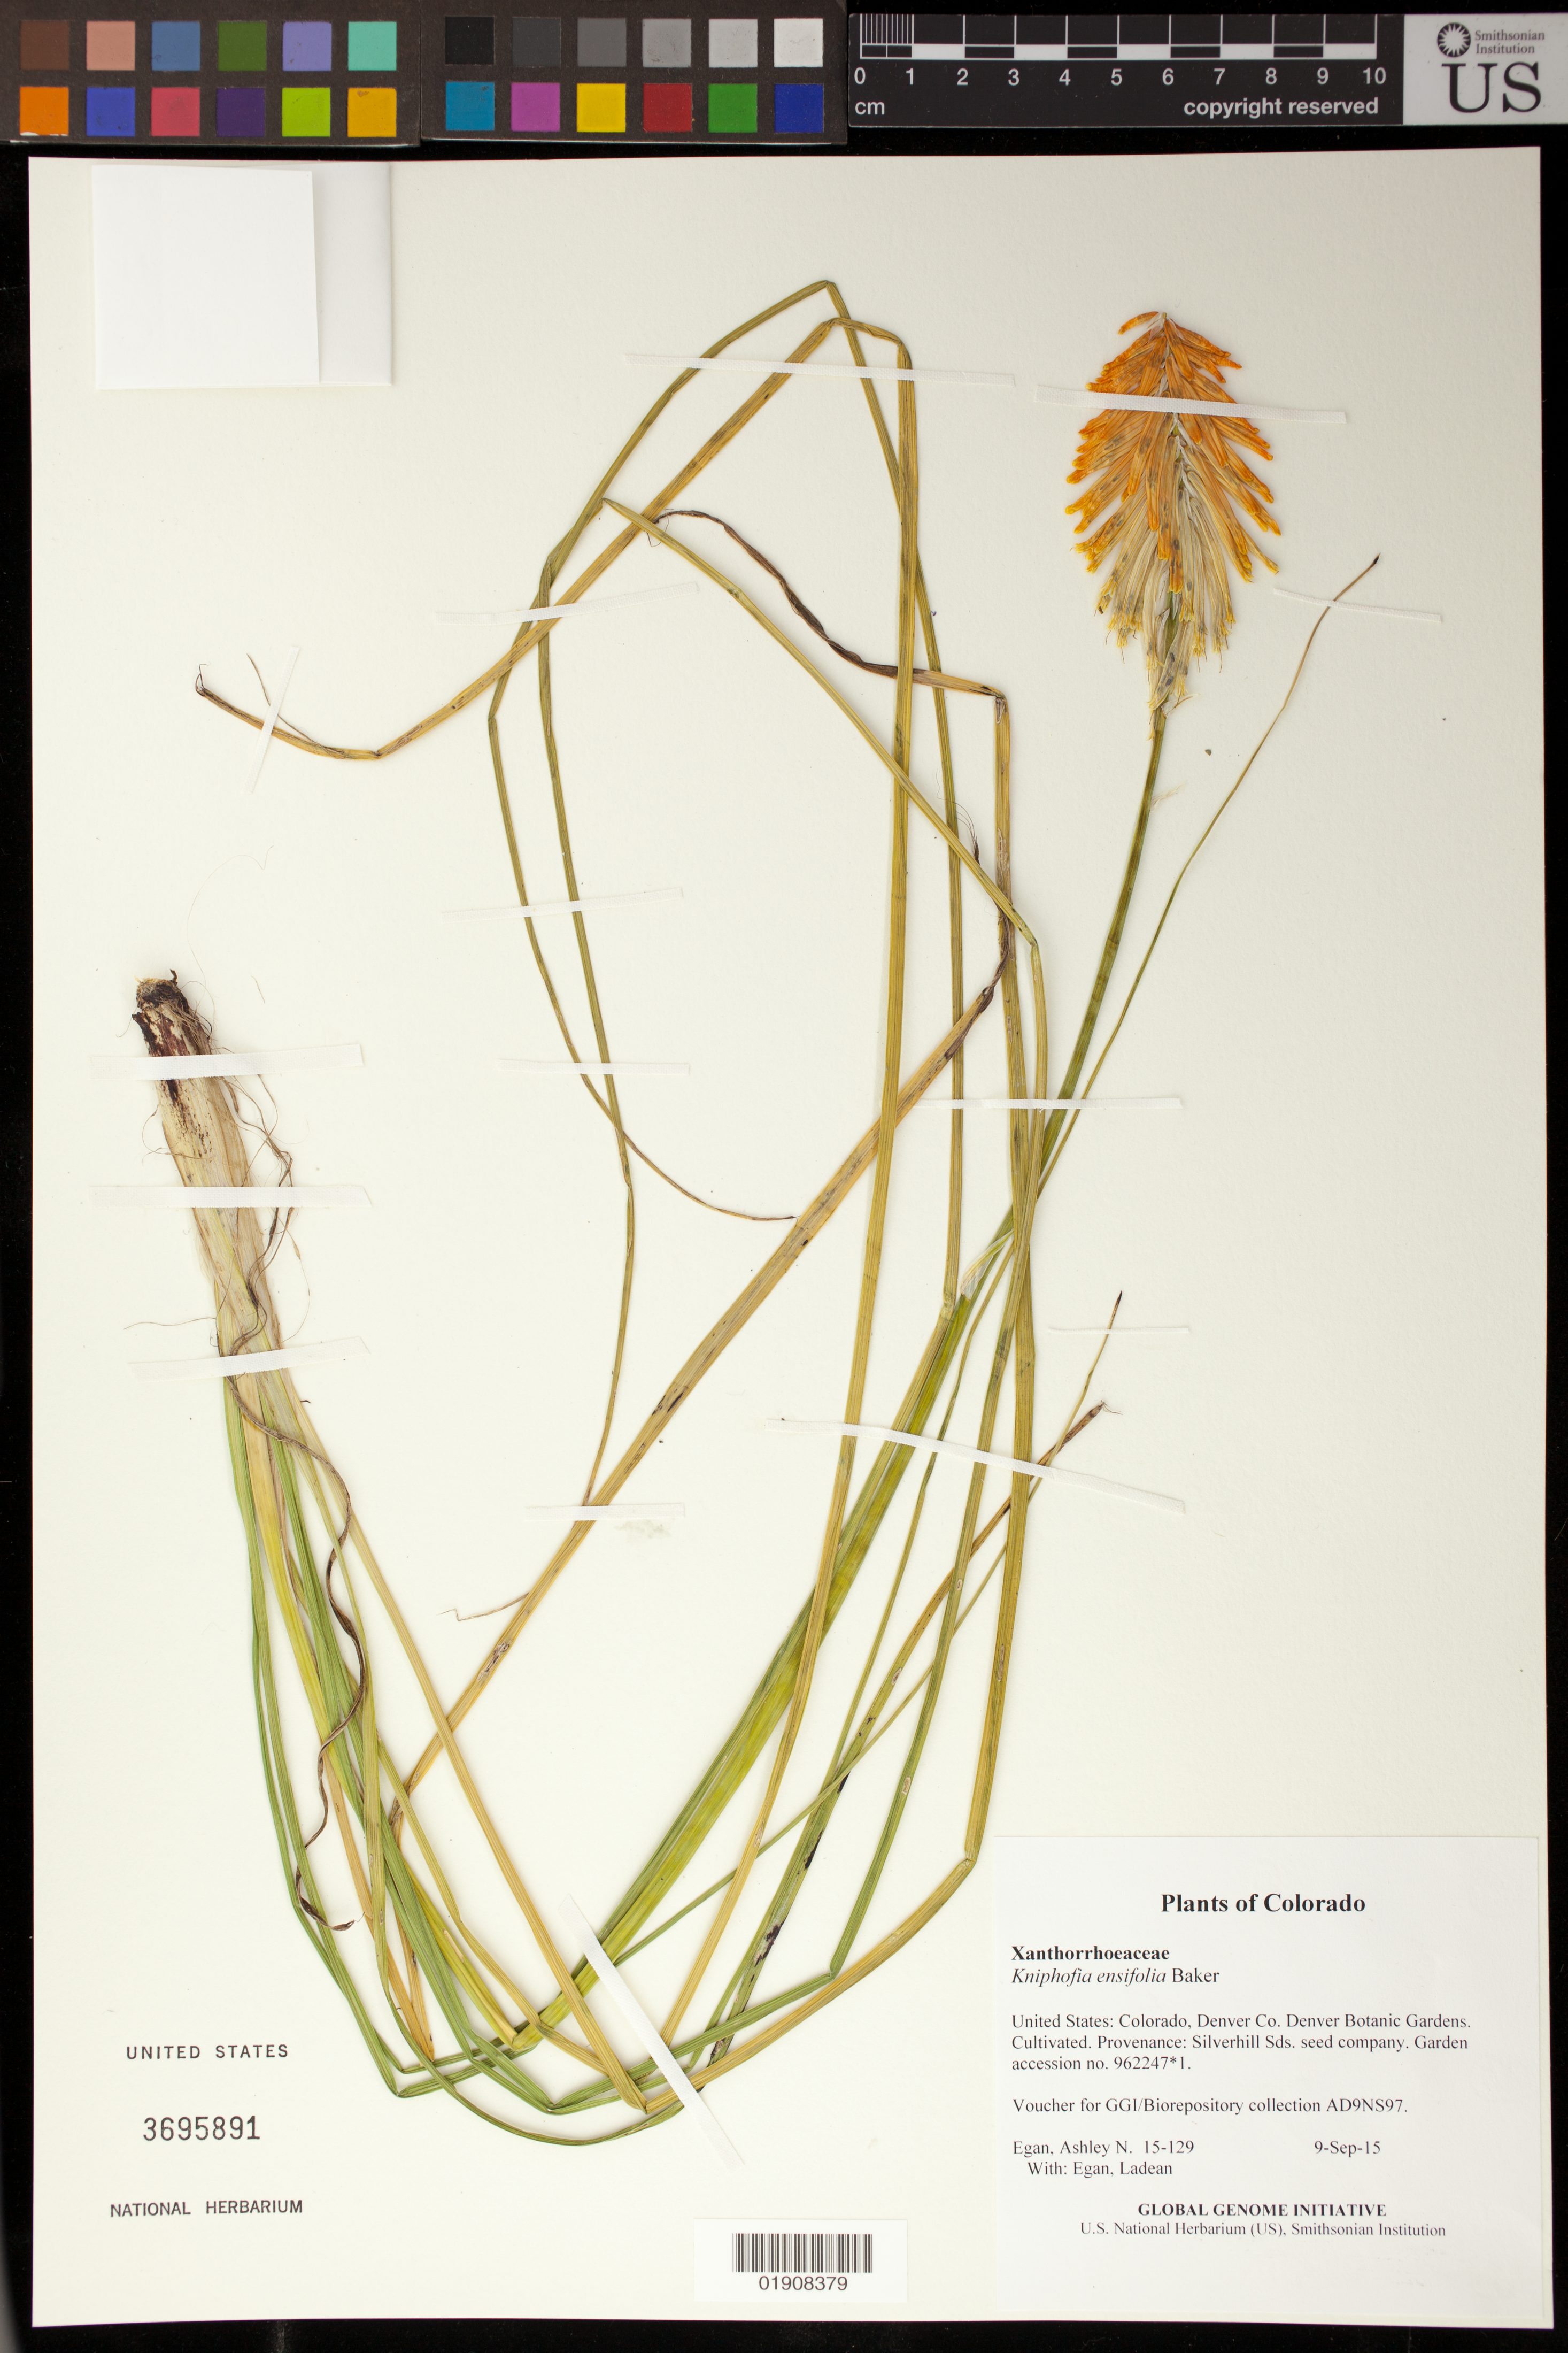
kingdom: Plantae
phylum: Tracheophyta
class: Liliopsida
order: Asparagales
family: Asphodelaceae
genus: Kniphofia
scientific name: Kniphofia ensifolia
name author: Baker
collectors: A. N. Egan & L. Egan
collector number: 15-129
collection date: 2015-09-09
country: United States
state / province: Colorado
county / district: Denver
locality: Denver Botanic Gardens. Cultivated. Provenance: Silverhill Sds. seed company. Garden accession no. 962247.1.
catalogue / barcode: US 3695891